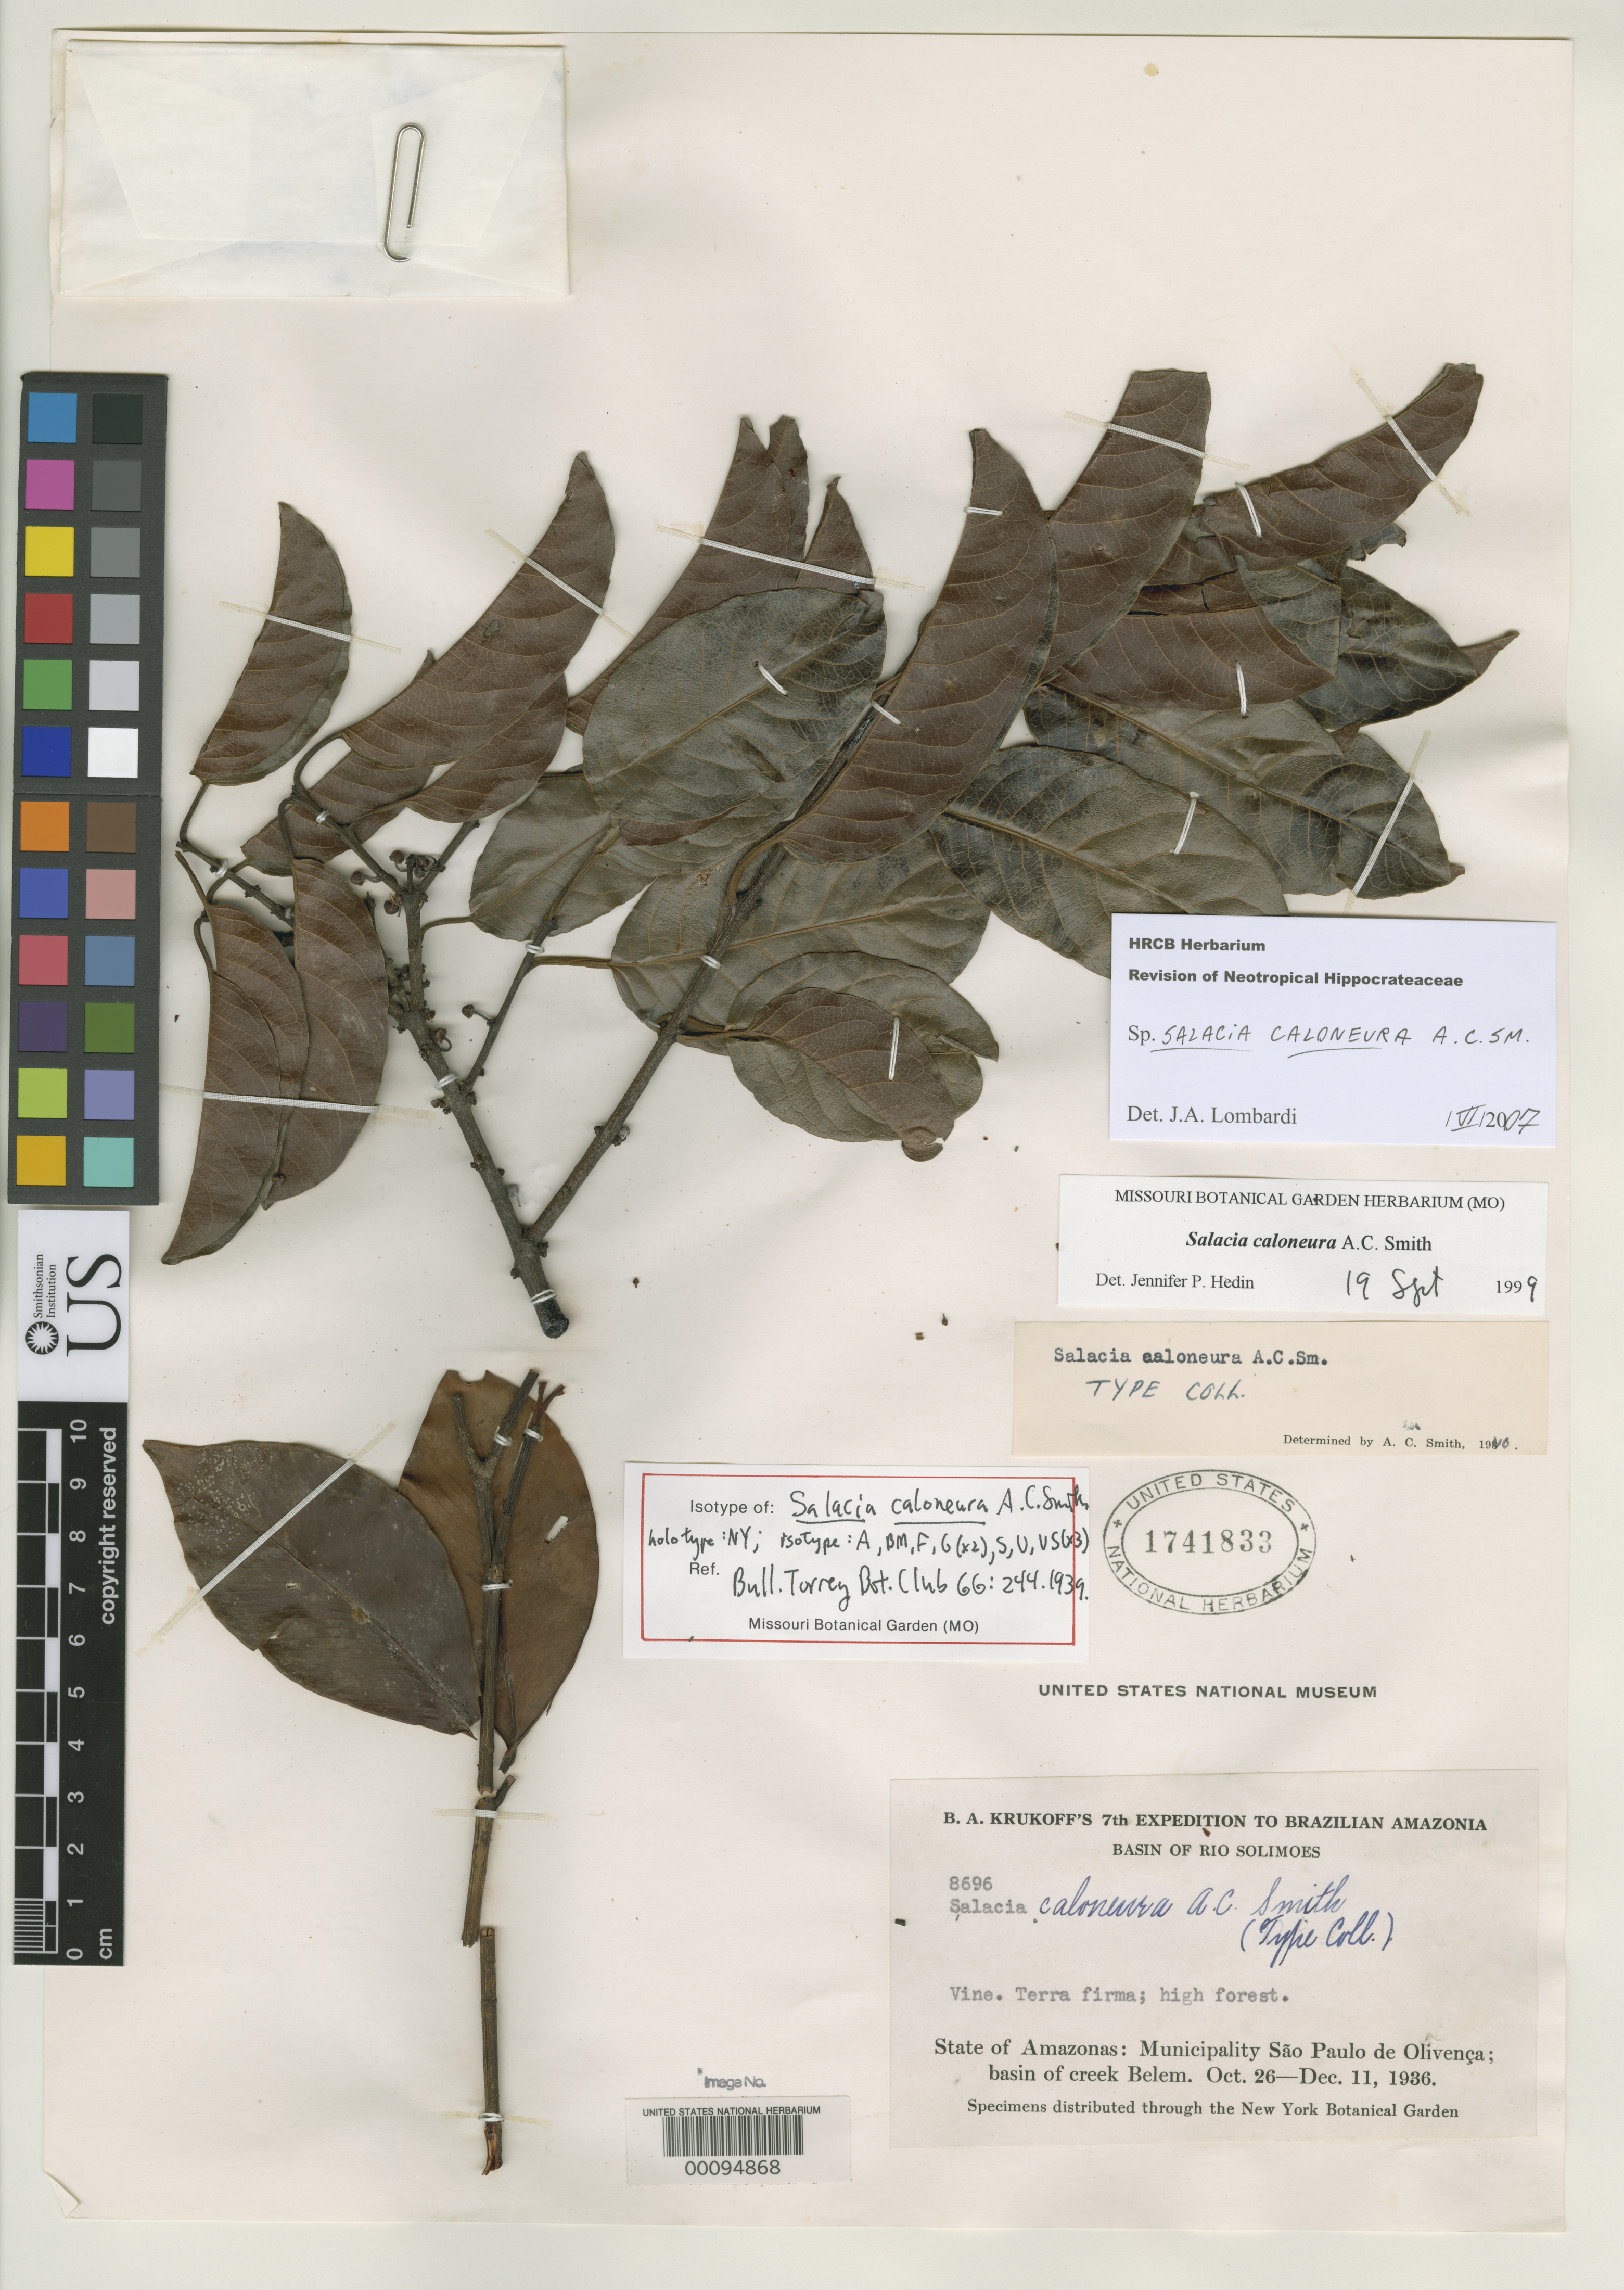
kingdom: Plantae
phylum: Tracheophyta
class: Magnoliopsida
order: Celastrales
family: Celastraceae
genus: Salacia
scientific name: Salacia caloneura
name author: A.C. Sm.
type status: Isotype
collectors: B. A. Krukoff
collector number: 8696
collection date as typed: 26 Oct 1936 to 11 Dec 1936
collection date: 1936-10-26/1936-12-11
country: Brazil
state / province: Amazonas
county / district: São Paulo de Olivença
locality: Basin of Creek Belem.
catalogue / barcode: US 1741833